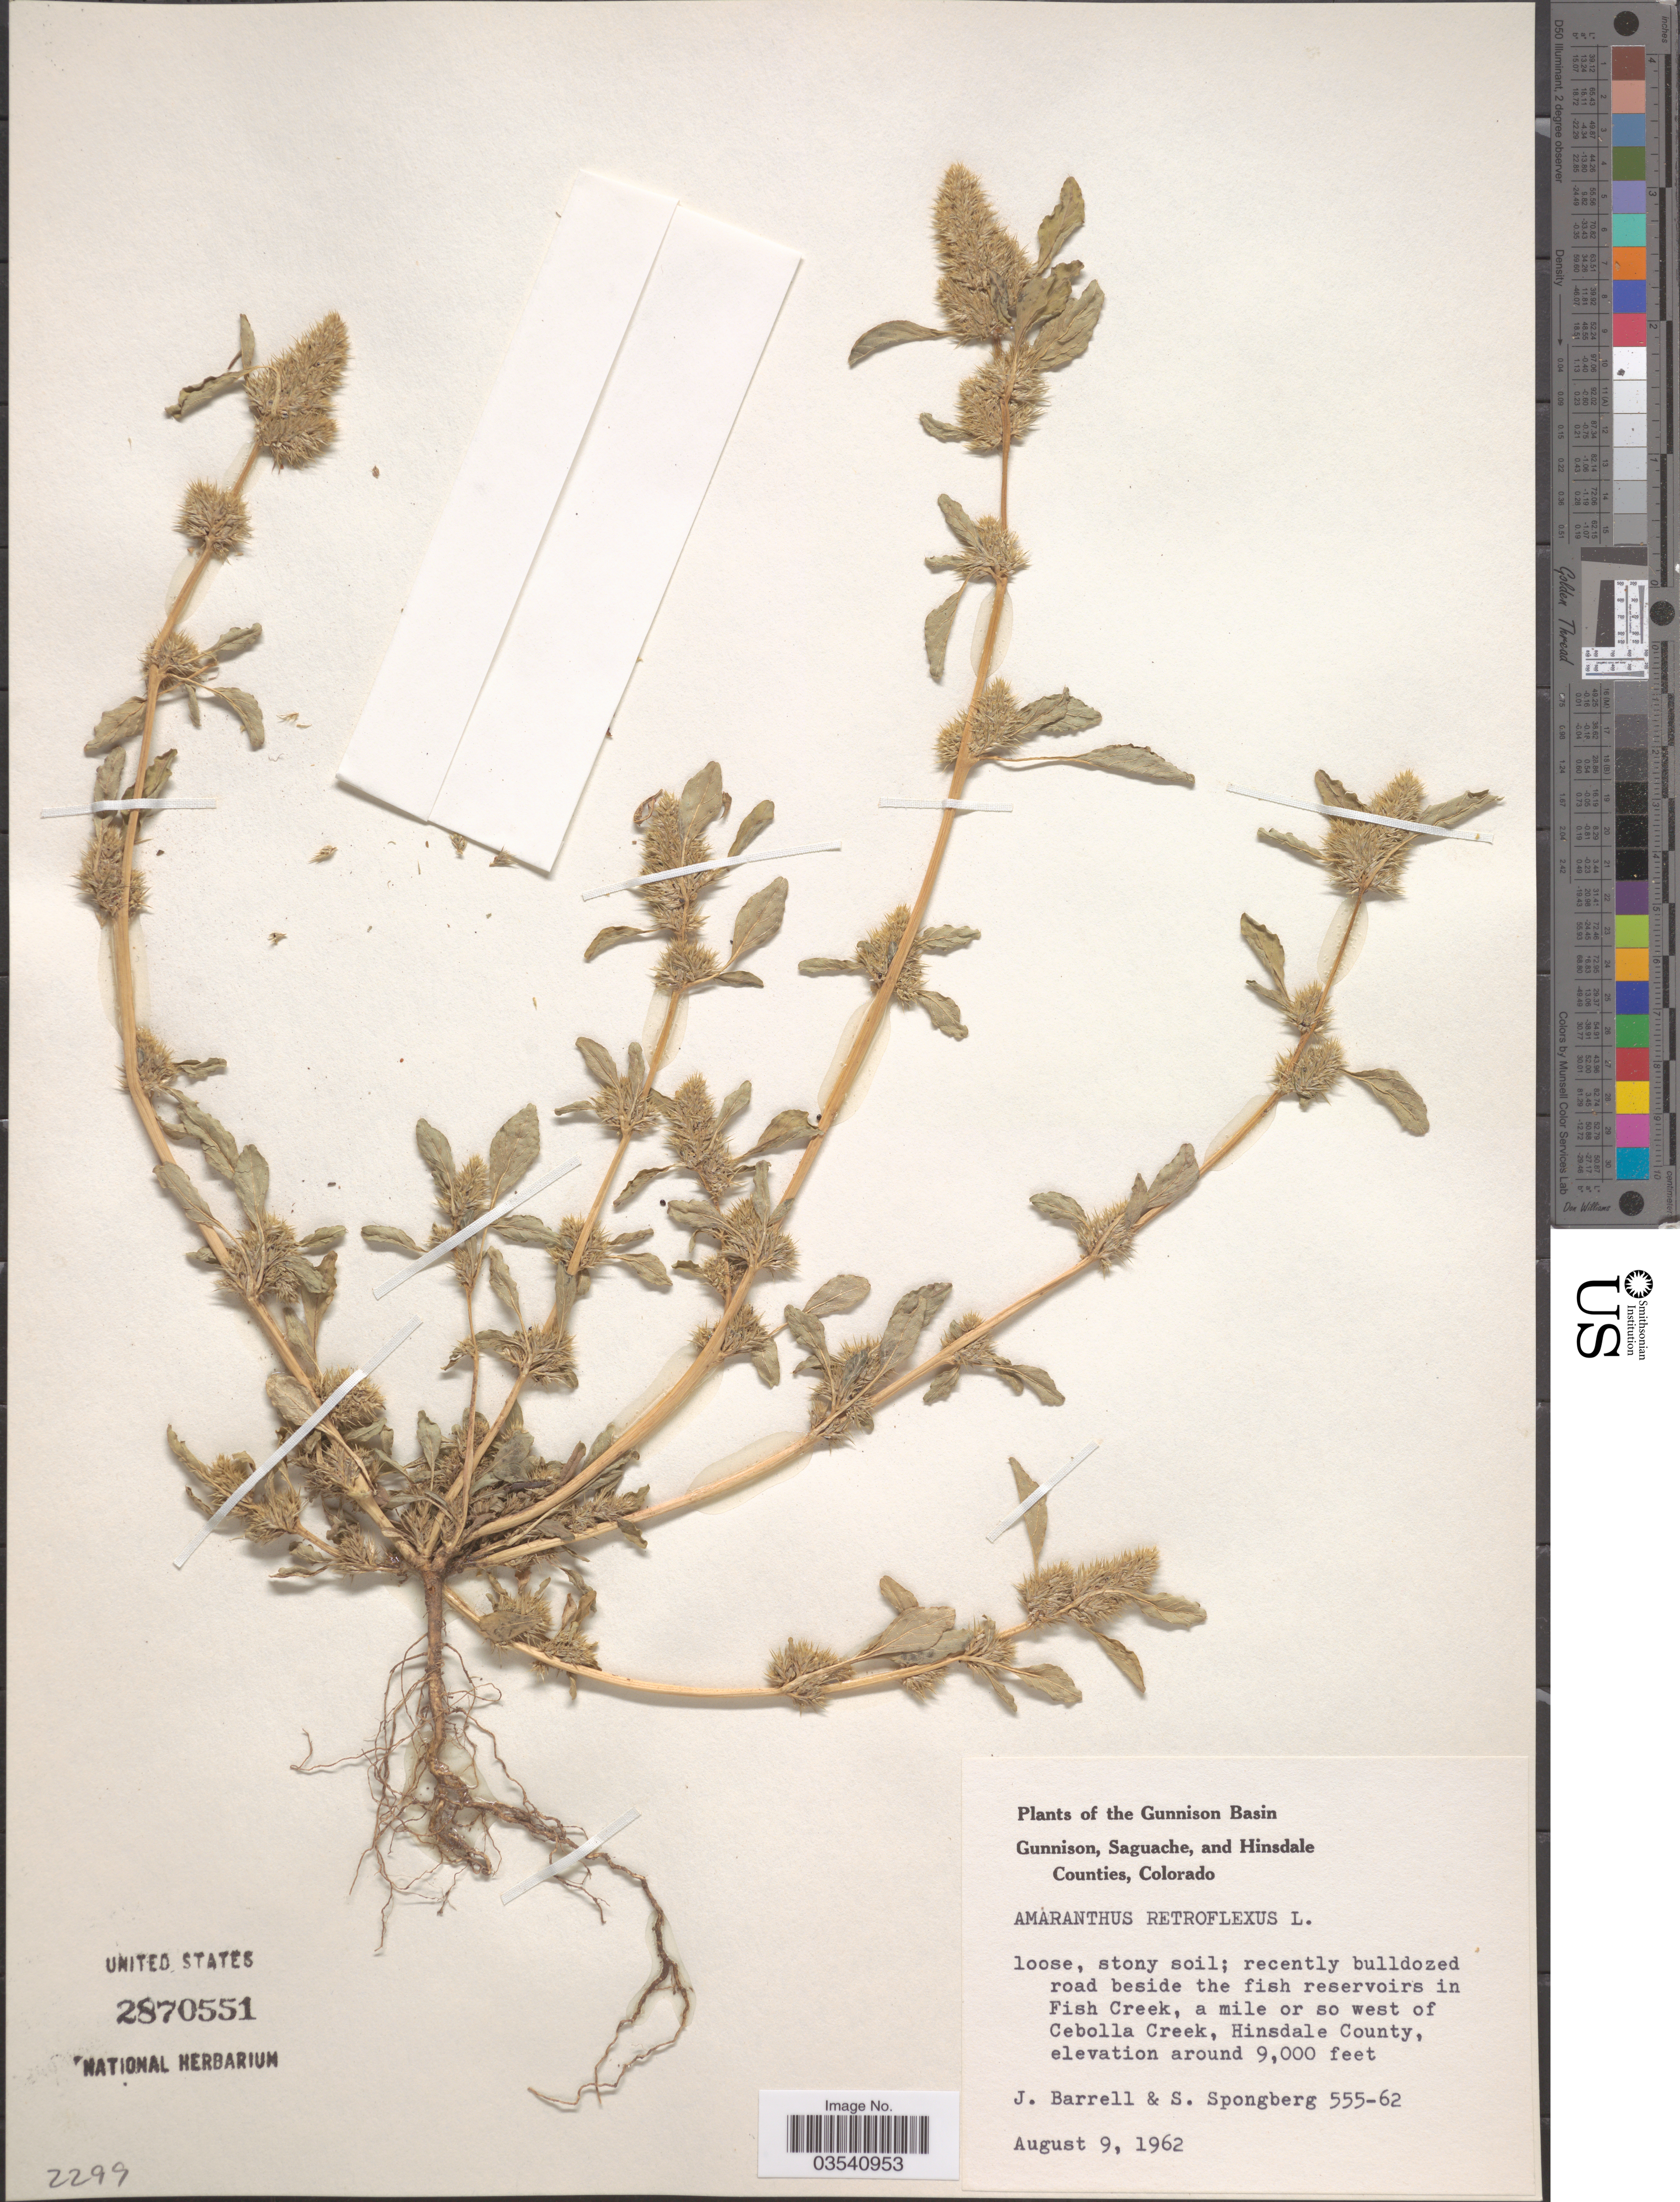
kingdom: Plantae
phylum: Tracheophyta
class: Magnoliopsida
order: Caryophyllales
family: Amaranthaceae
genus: Amaranthus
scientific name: Amaranthus retroflexus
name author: L.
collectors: J. Barrell & S. A.Spongberg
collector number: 555-62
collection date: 1962-08-09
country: United States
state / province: Colorado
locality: The Gunnison Basin. Bulldozed road beside the fish reservoirs in Fish Creek, a mile or so west of Cebolla Creek, Hinsdale County.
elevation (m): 2743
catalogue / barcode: US 2870551